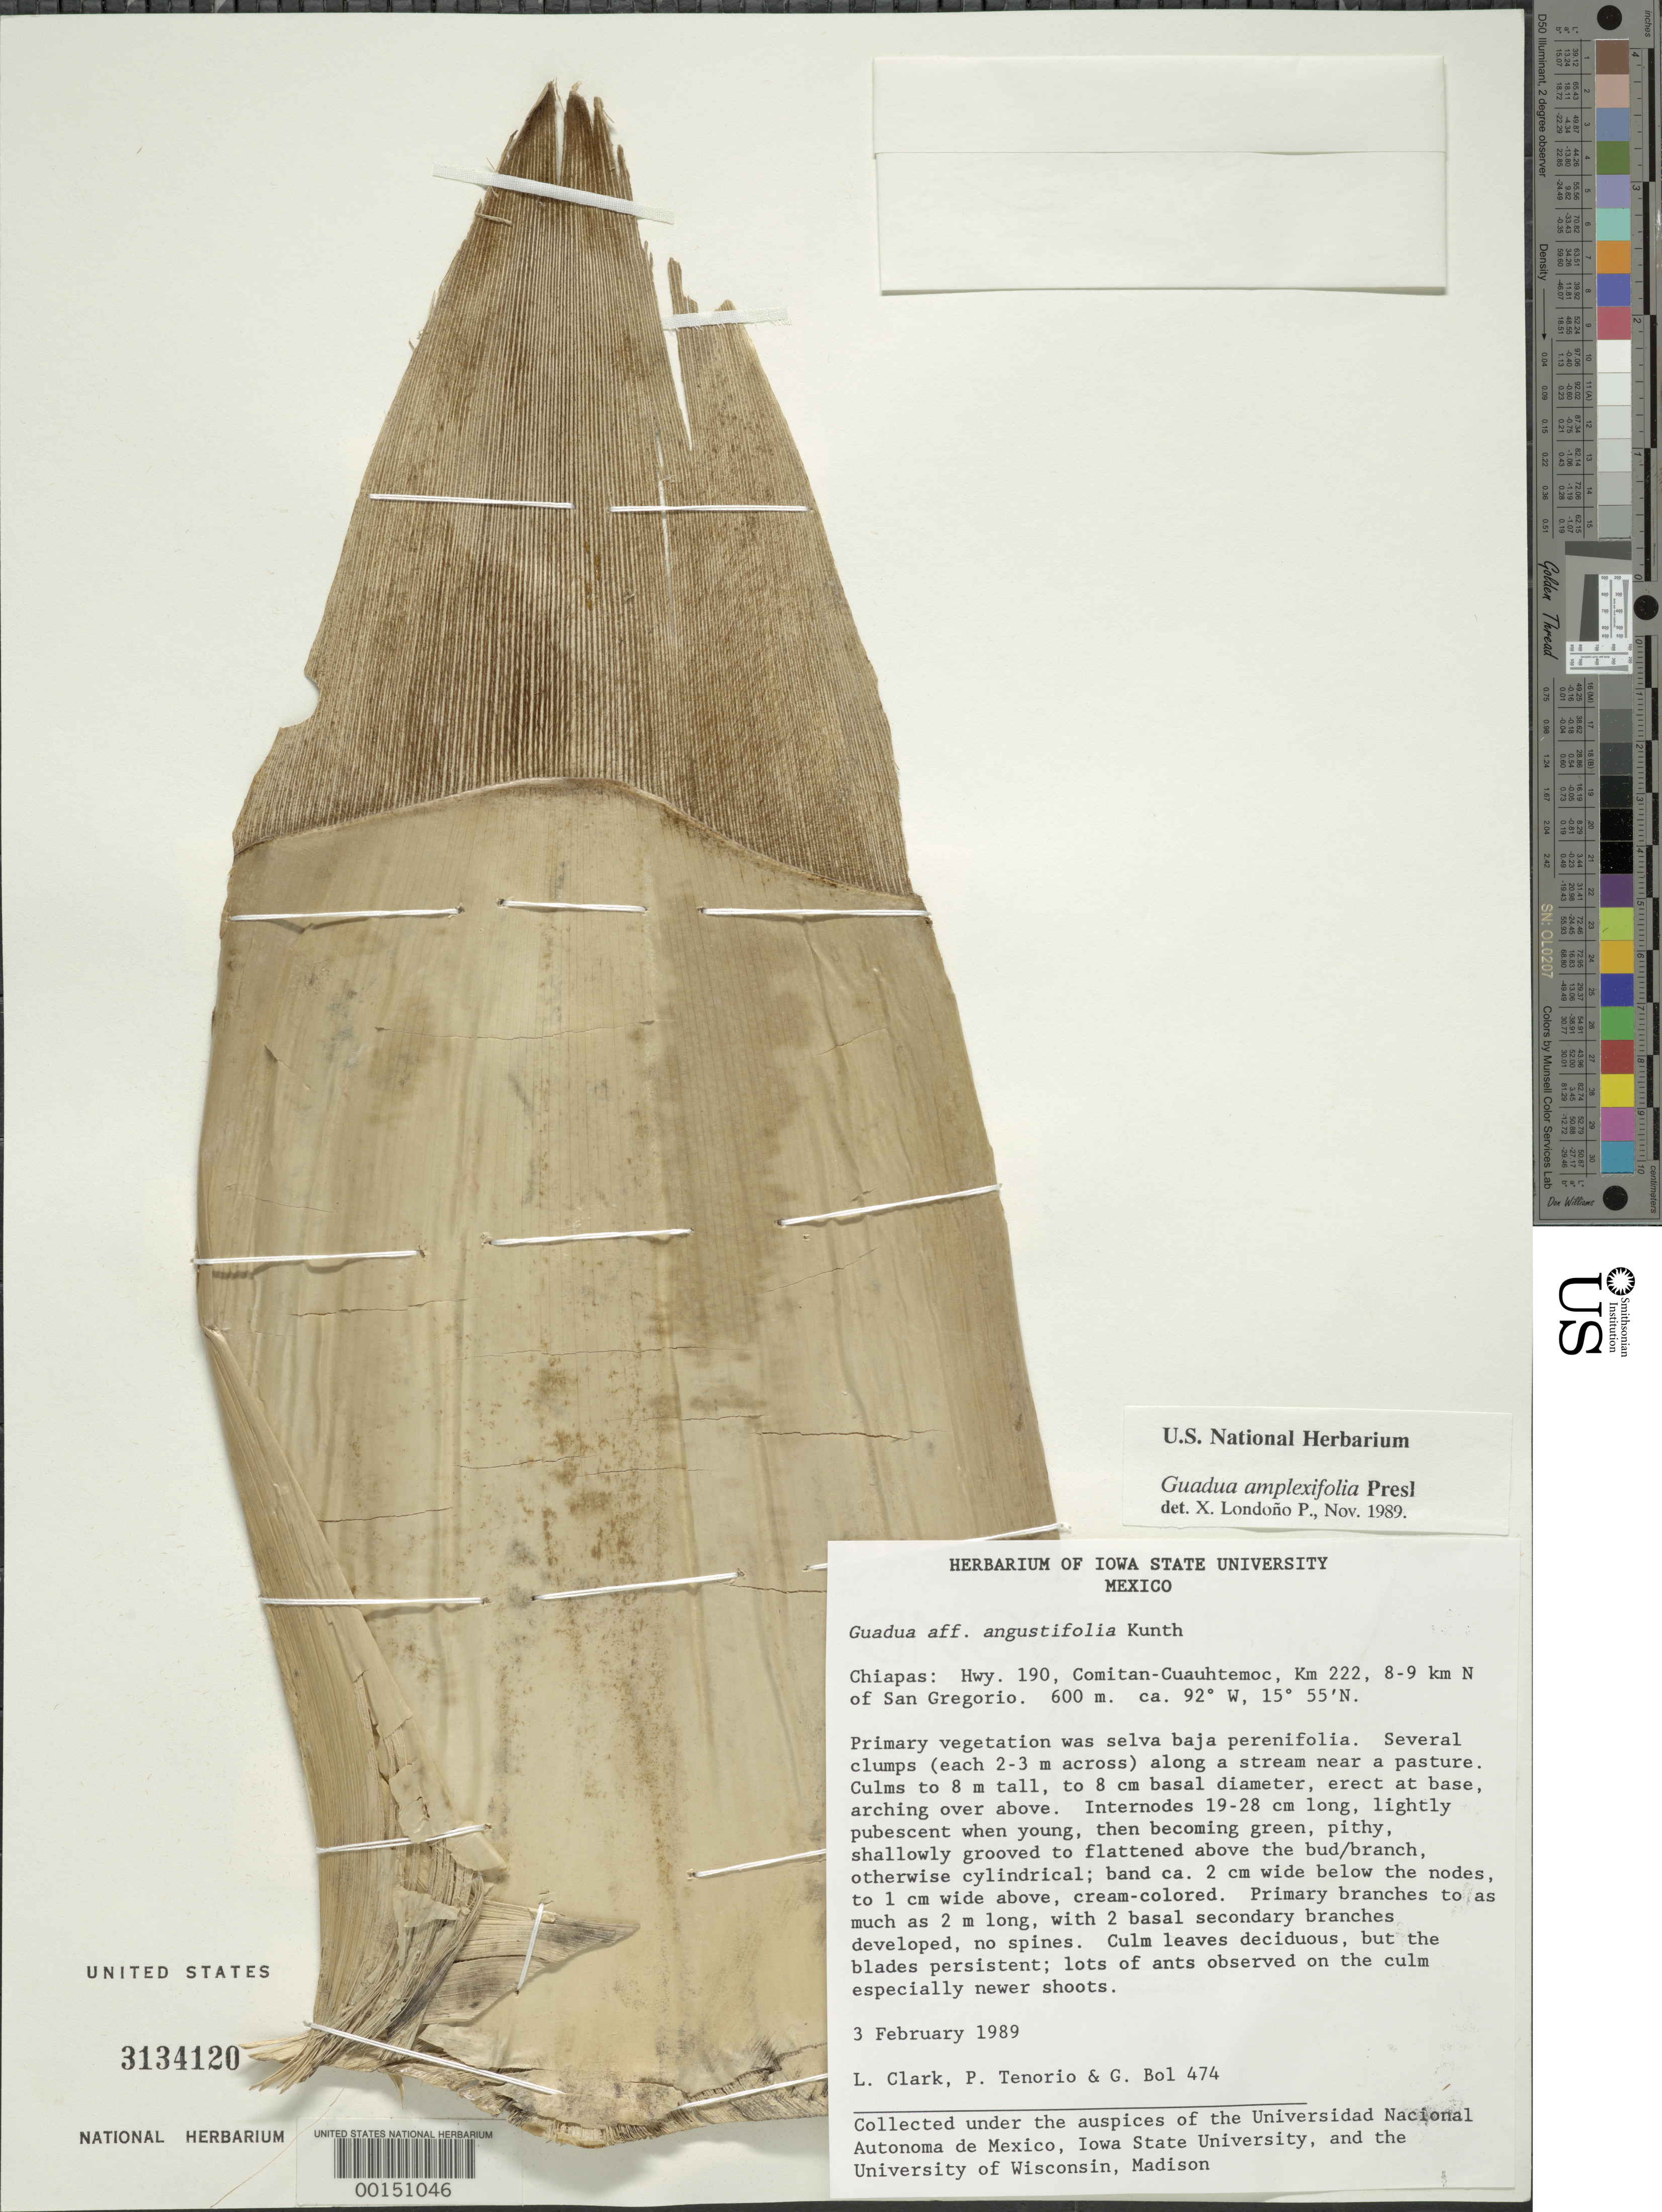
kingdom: Plantae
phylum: Tracheophyta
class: Liliopsida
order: Poales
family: Poaceae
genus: Guadua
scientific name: Guadua amplexifolia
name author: J. Presl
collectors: L. G. Clark, P. Tenorio L. & G. Bol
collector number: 474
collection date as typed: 03 Feb 1989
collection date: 1989-02-03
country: Mexico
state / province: Chiapas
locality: Hwy 190, Comitan - Cuauhtemoc, km 222, 8-9 km N of San Gregorio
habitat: Along a stream near a pasture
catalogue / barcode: US 3134120